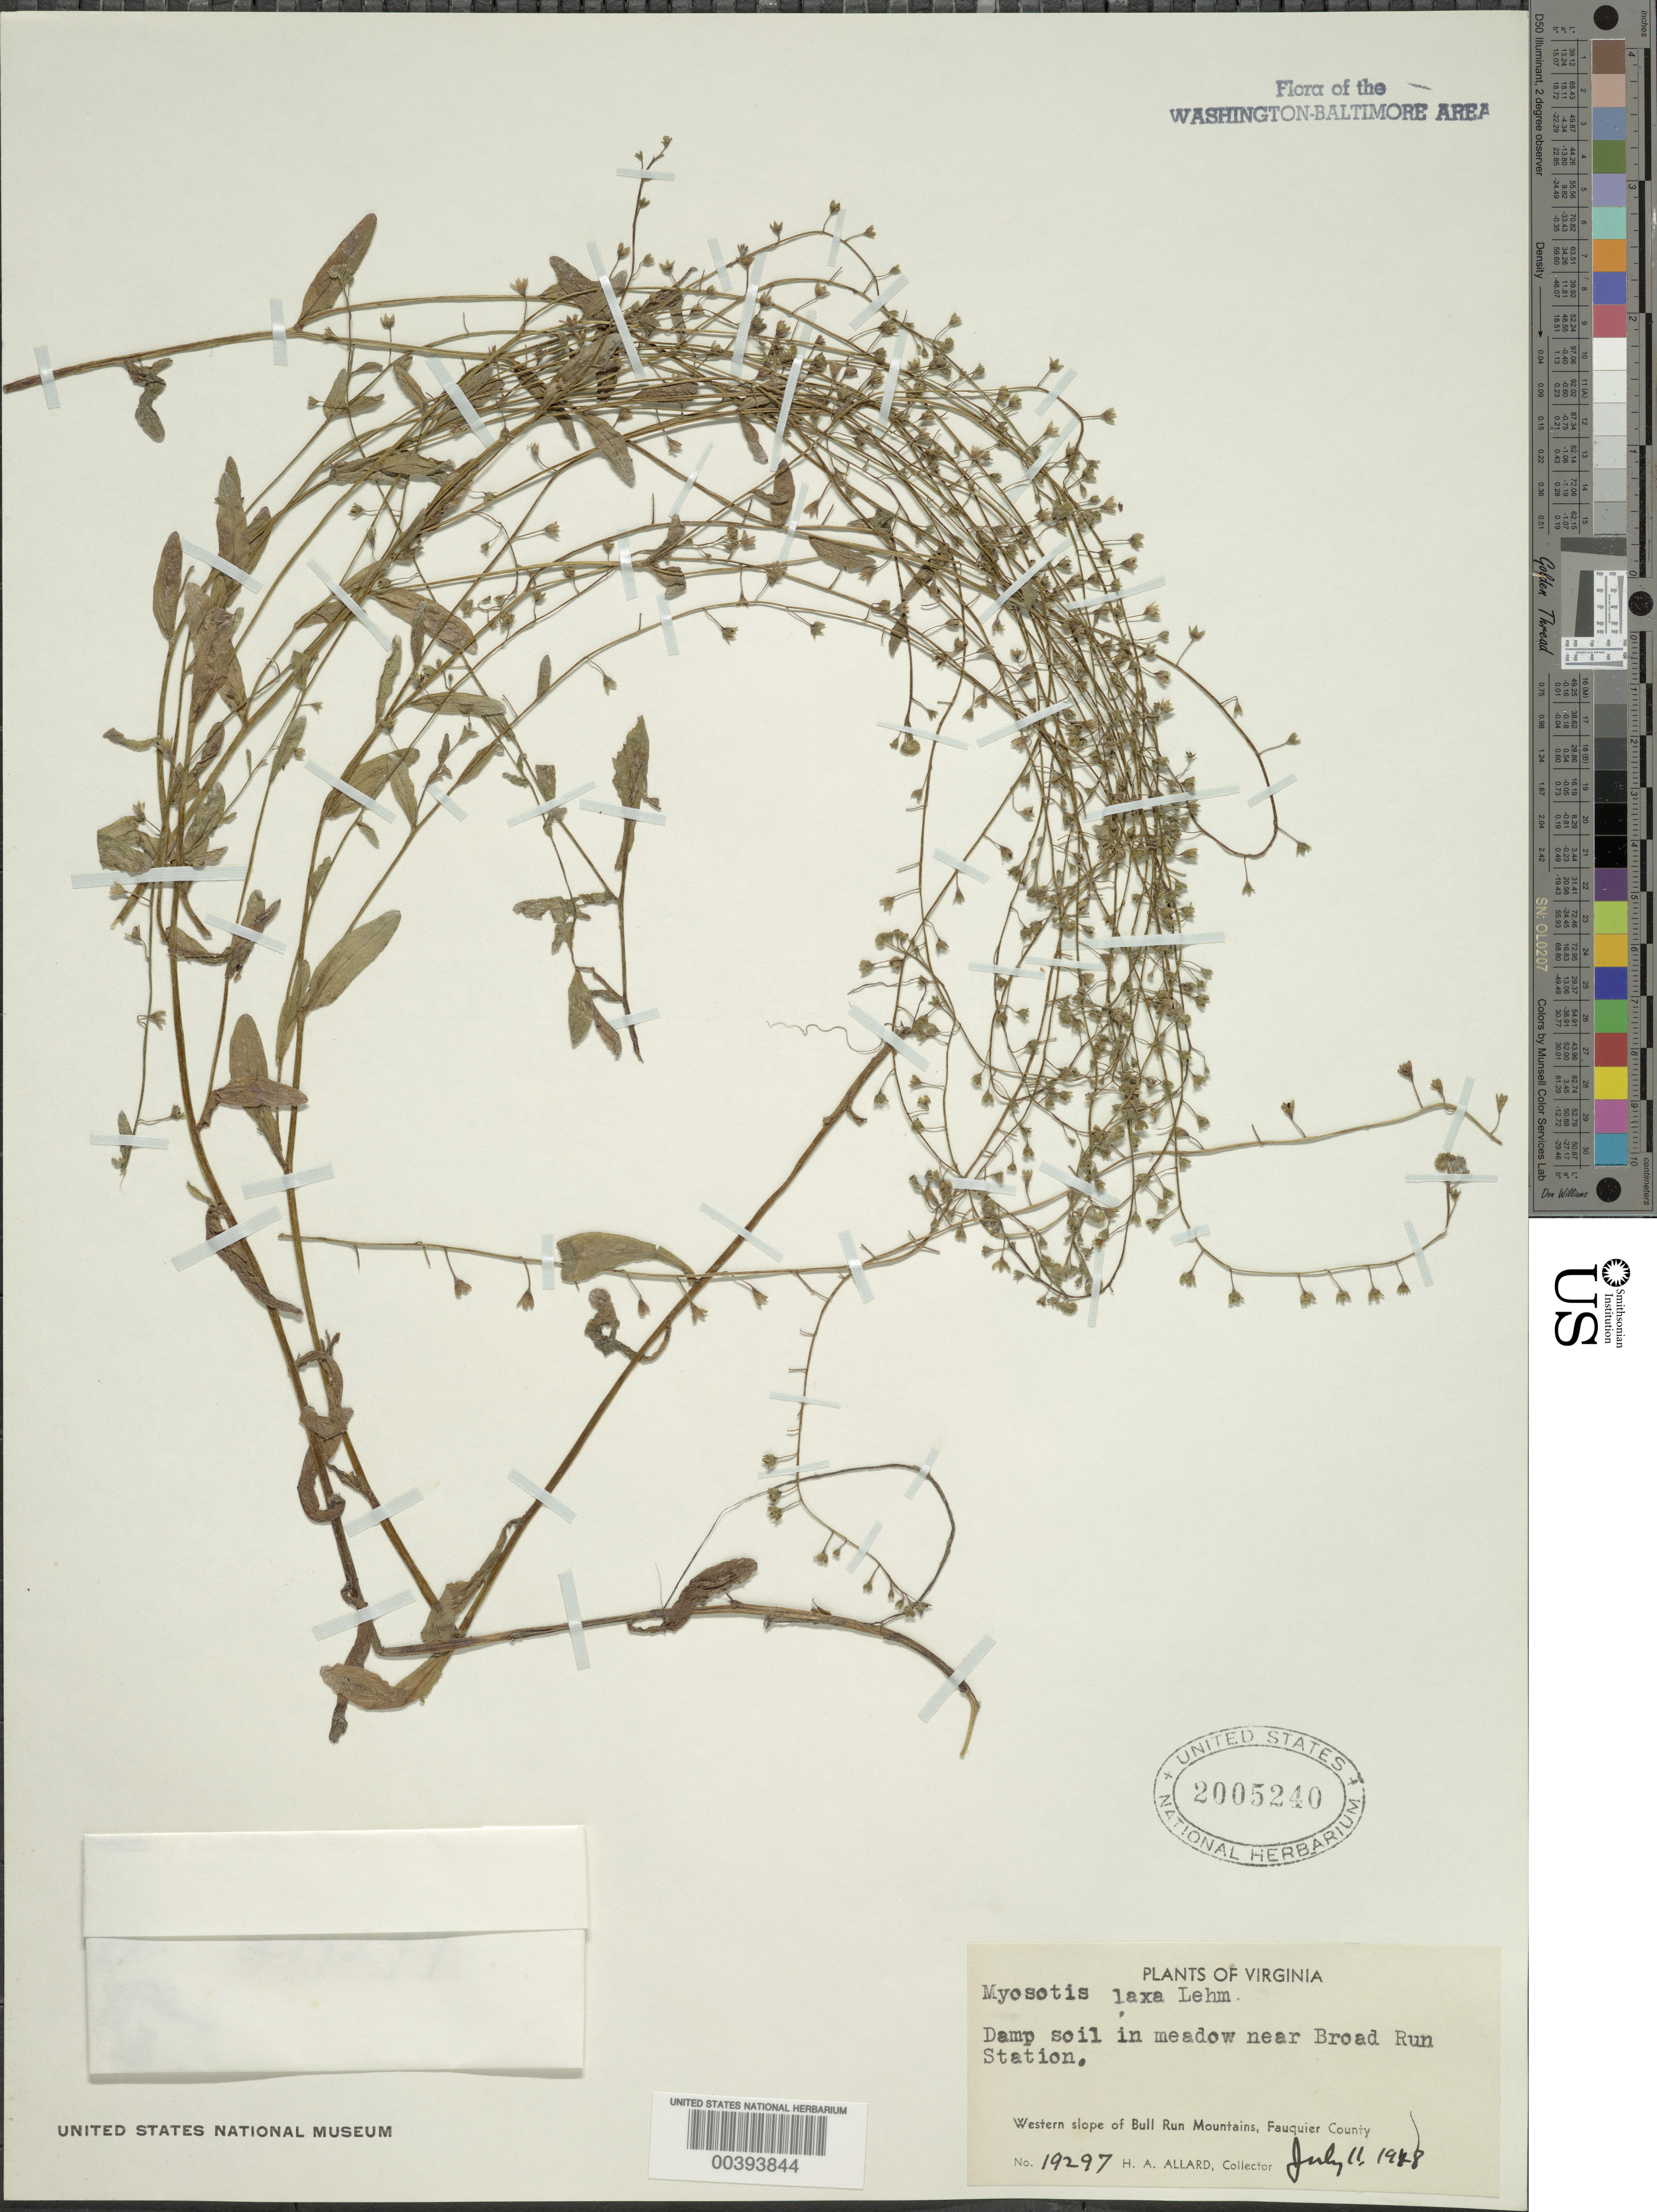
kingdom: Plantae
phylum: Tracheophyta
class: Magnoliopsida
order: Boraginales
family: Boraginaceae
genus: Myosotis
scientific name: Myosotis laxa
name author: F. Lehm.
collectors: H. A. Allard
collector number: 19297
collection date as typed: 11 Jul 1918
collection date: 1918-07-11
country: United States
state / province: Virginia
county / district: Fauquier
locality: Broad Run Station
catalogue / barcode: US 2005240